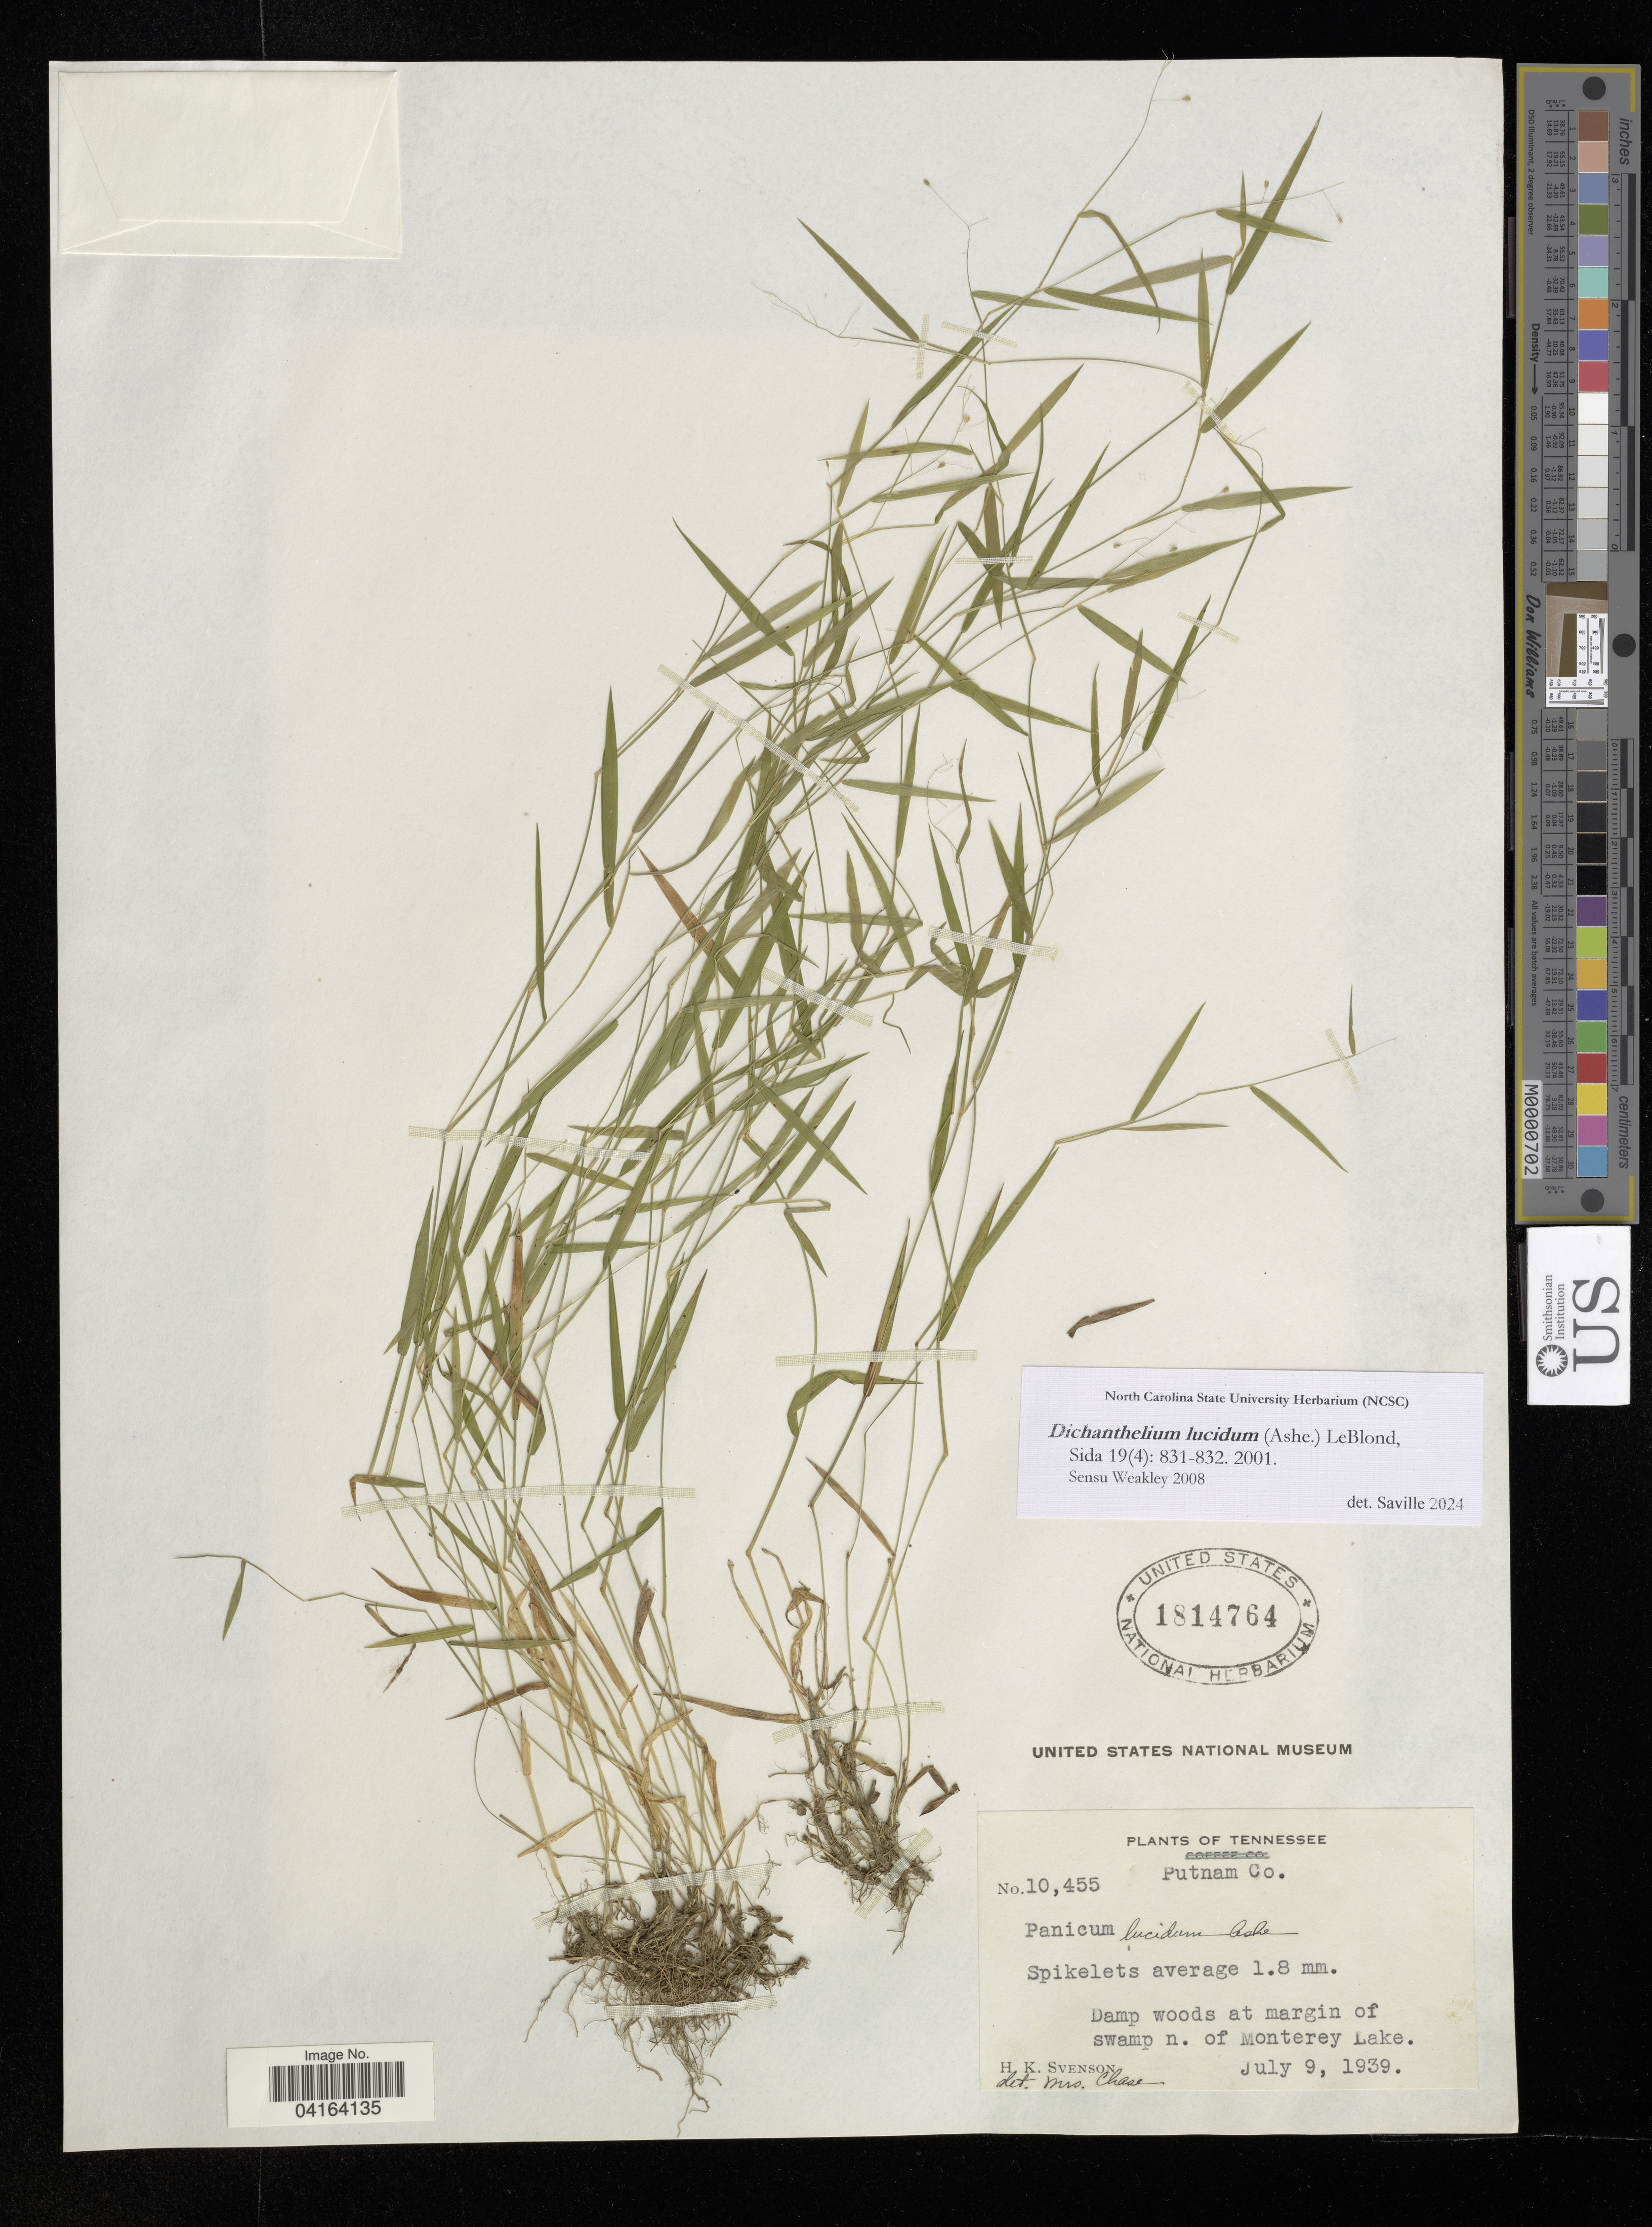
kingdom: Plantae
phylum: Tracheophyta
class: Liliopsida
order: Poales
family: Poaceae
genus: Dichanthelium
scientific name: Dichanthelium lucidum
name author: (Ashe) LeBlond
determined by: Saville, A. C., (NCSC), North Carolina State University (UNITED STATES)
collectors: H. K. Svenson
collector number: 10,455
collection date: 1939-07-09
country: United States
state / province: Tennessee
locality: Putnam Co. At margin of swamp n. of Monterey Lake.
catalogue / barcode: US 1814764